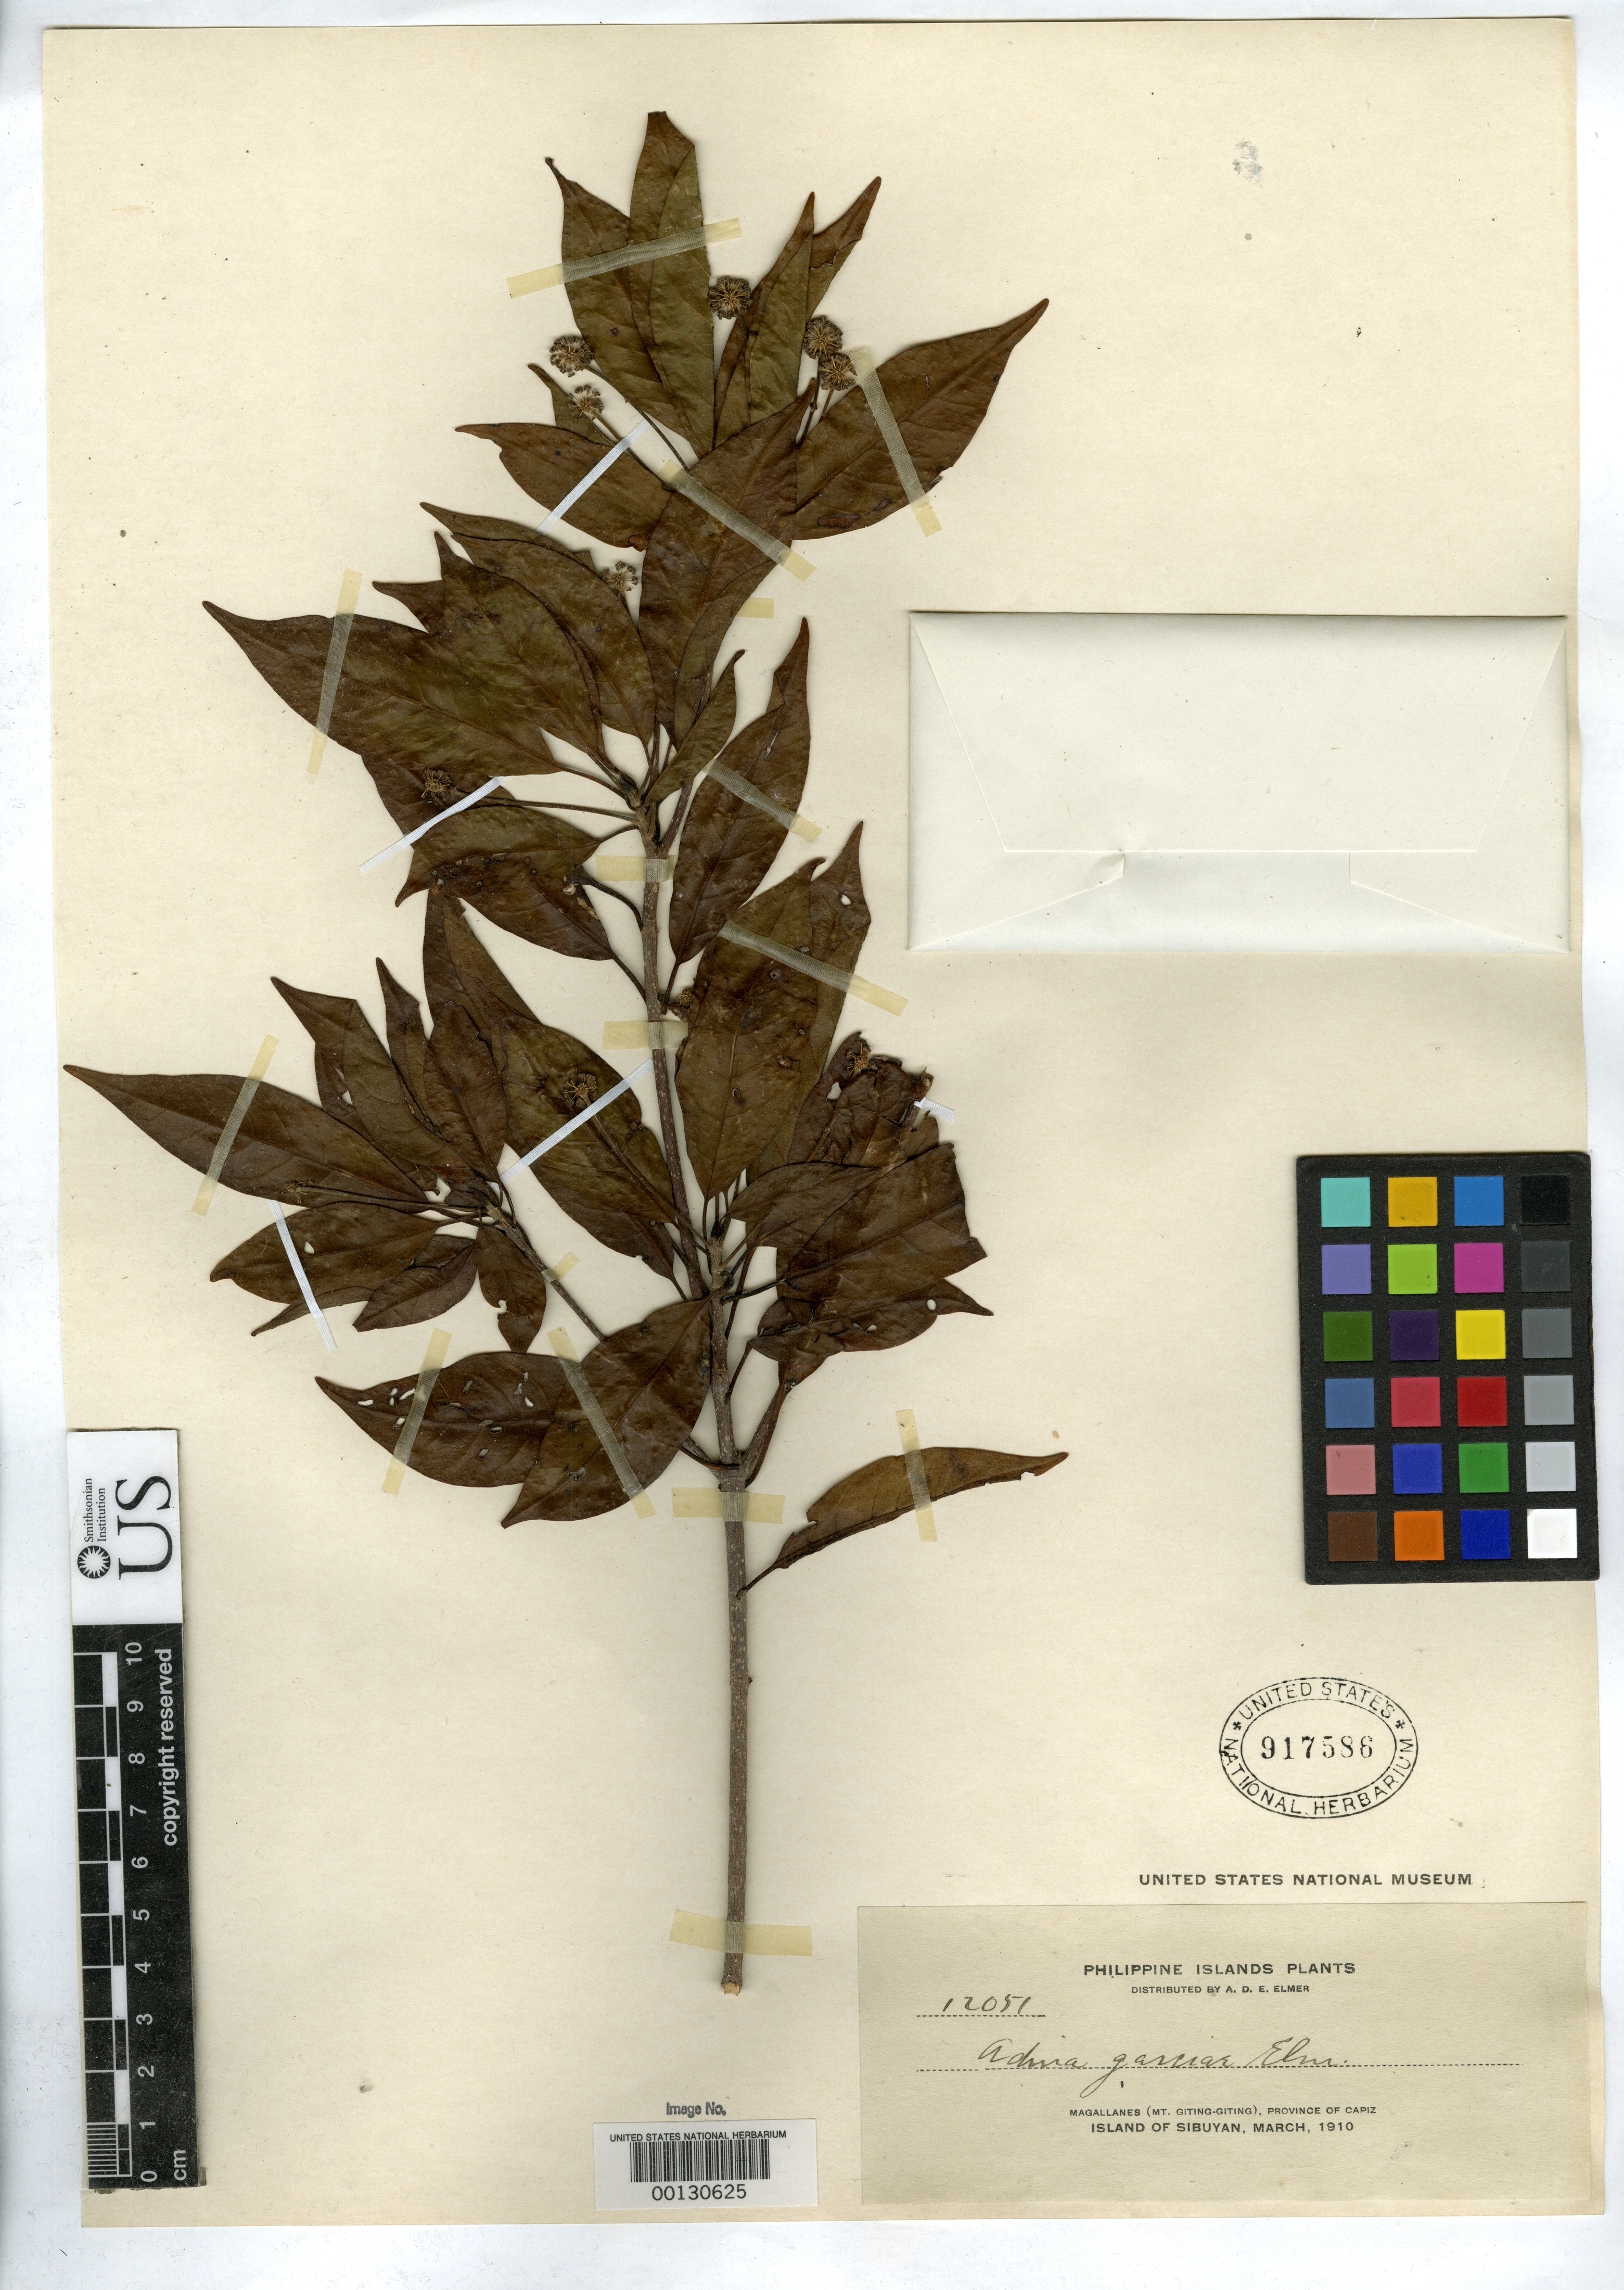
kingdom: Plantae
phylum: Tracheophyta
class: Magnoliopsida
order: Gentianales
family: Rubiaceae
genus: Adina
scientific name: Adina garciae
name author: Elmer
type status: Isotype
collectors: A. D. E. Elmer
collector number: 12051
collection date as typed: Mar 1910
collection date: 1910-03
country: Philippines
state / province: Mimaropa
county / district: Romblon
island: Sibuyan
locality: Magallanes, Mt. Giting-Giting.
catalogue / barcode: US 917586